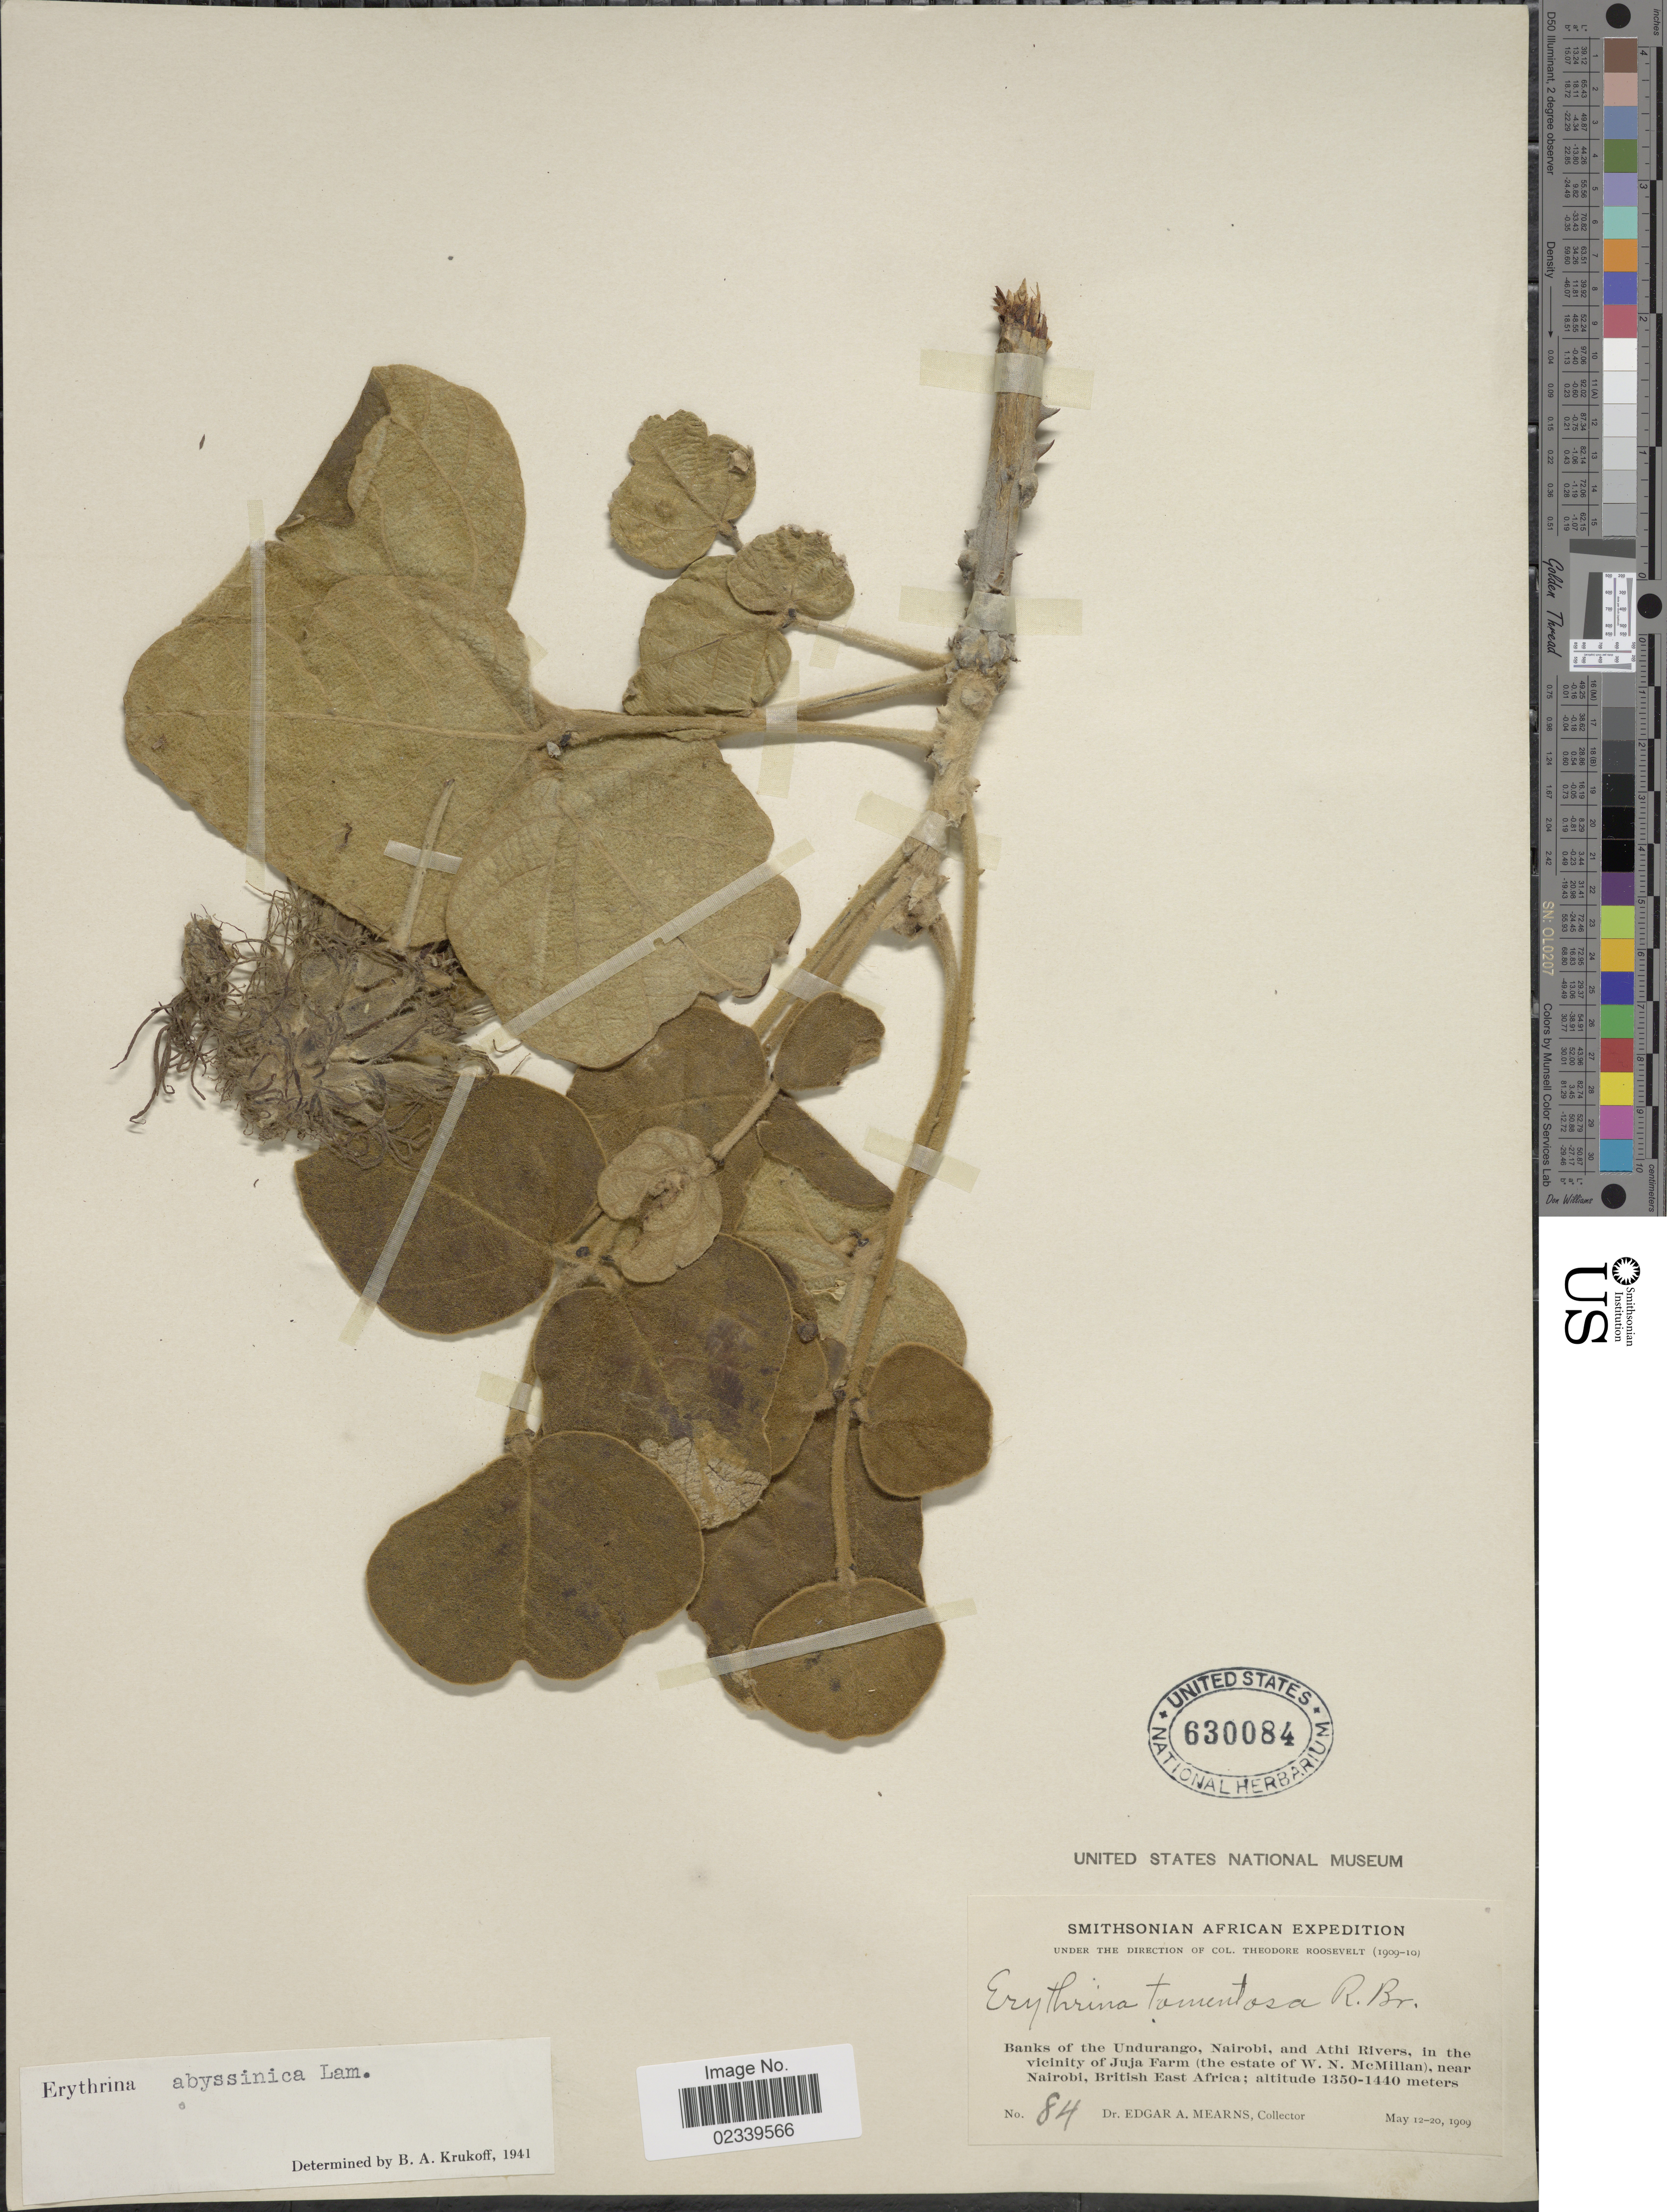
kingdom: Plantae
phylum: Tracheophyta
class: Magnoliopsida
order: Fabales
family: Fabaceae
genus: Erythrina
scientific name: Erythrina abyssinica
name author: Lam.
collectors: E. A. Mearns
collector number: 84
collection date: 1909-05-12/1909-05-20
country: Kenya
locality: Banks of the Undurabgo, Nairobi, and Athi Rivers, in the vicinity of Juja Farm (the estate of W.N McMillan) near Nairobi) British East Africa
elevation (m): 1350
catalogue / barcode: US 630084